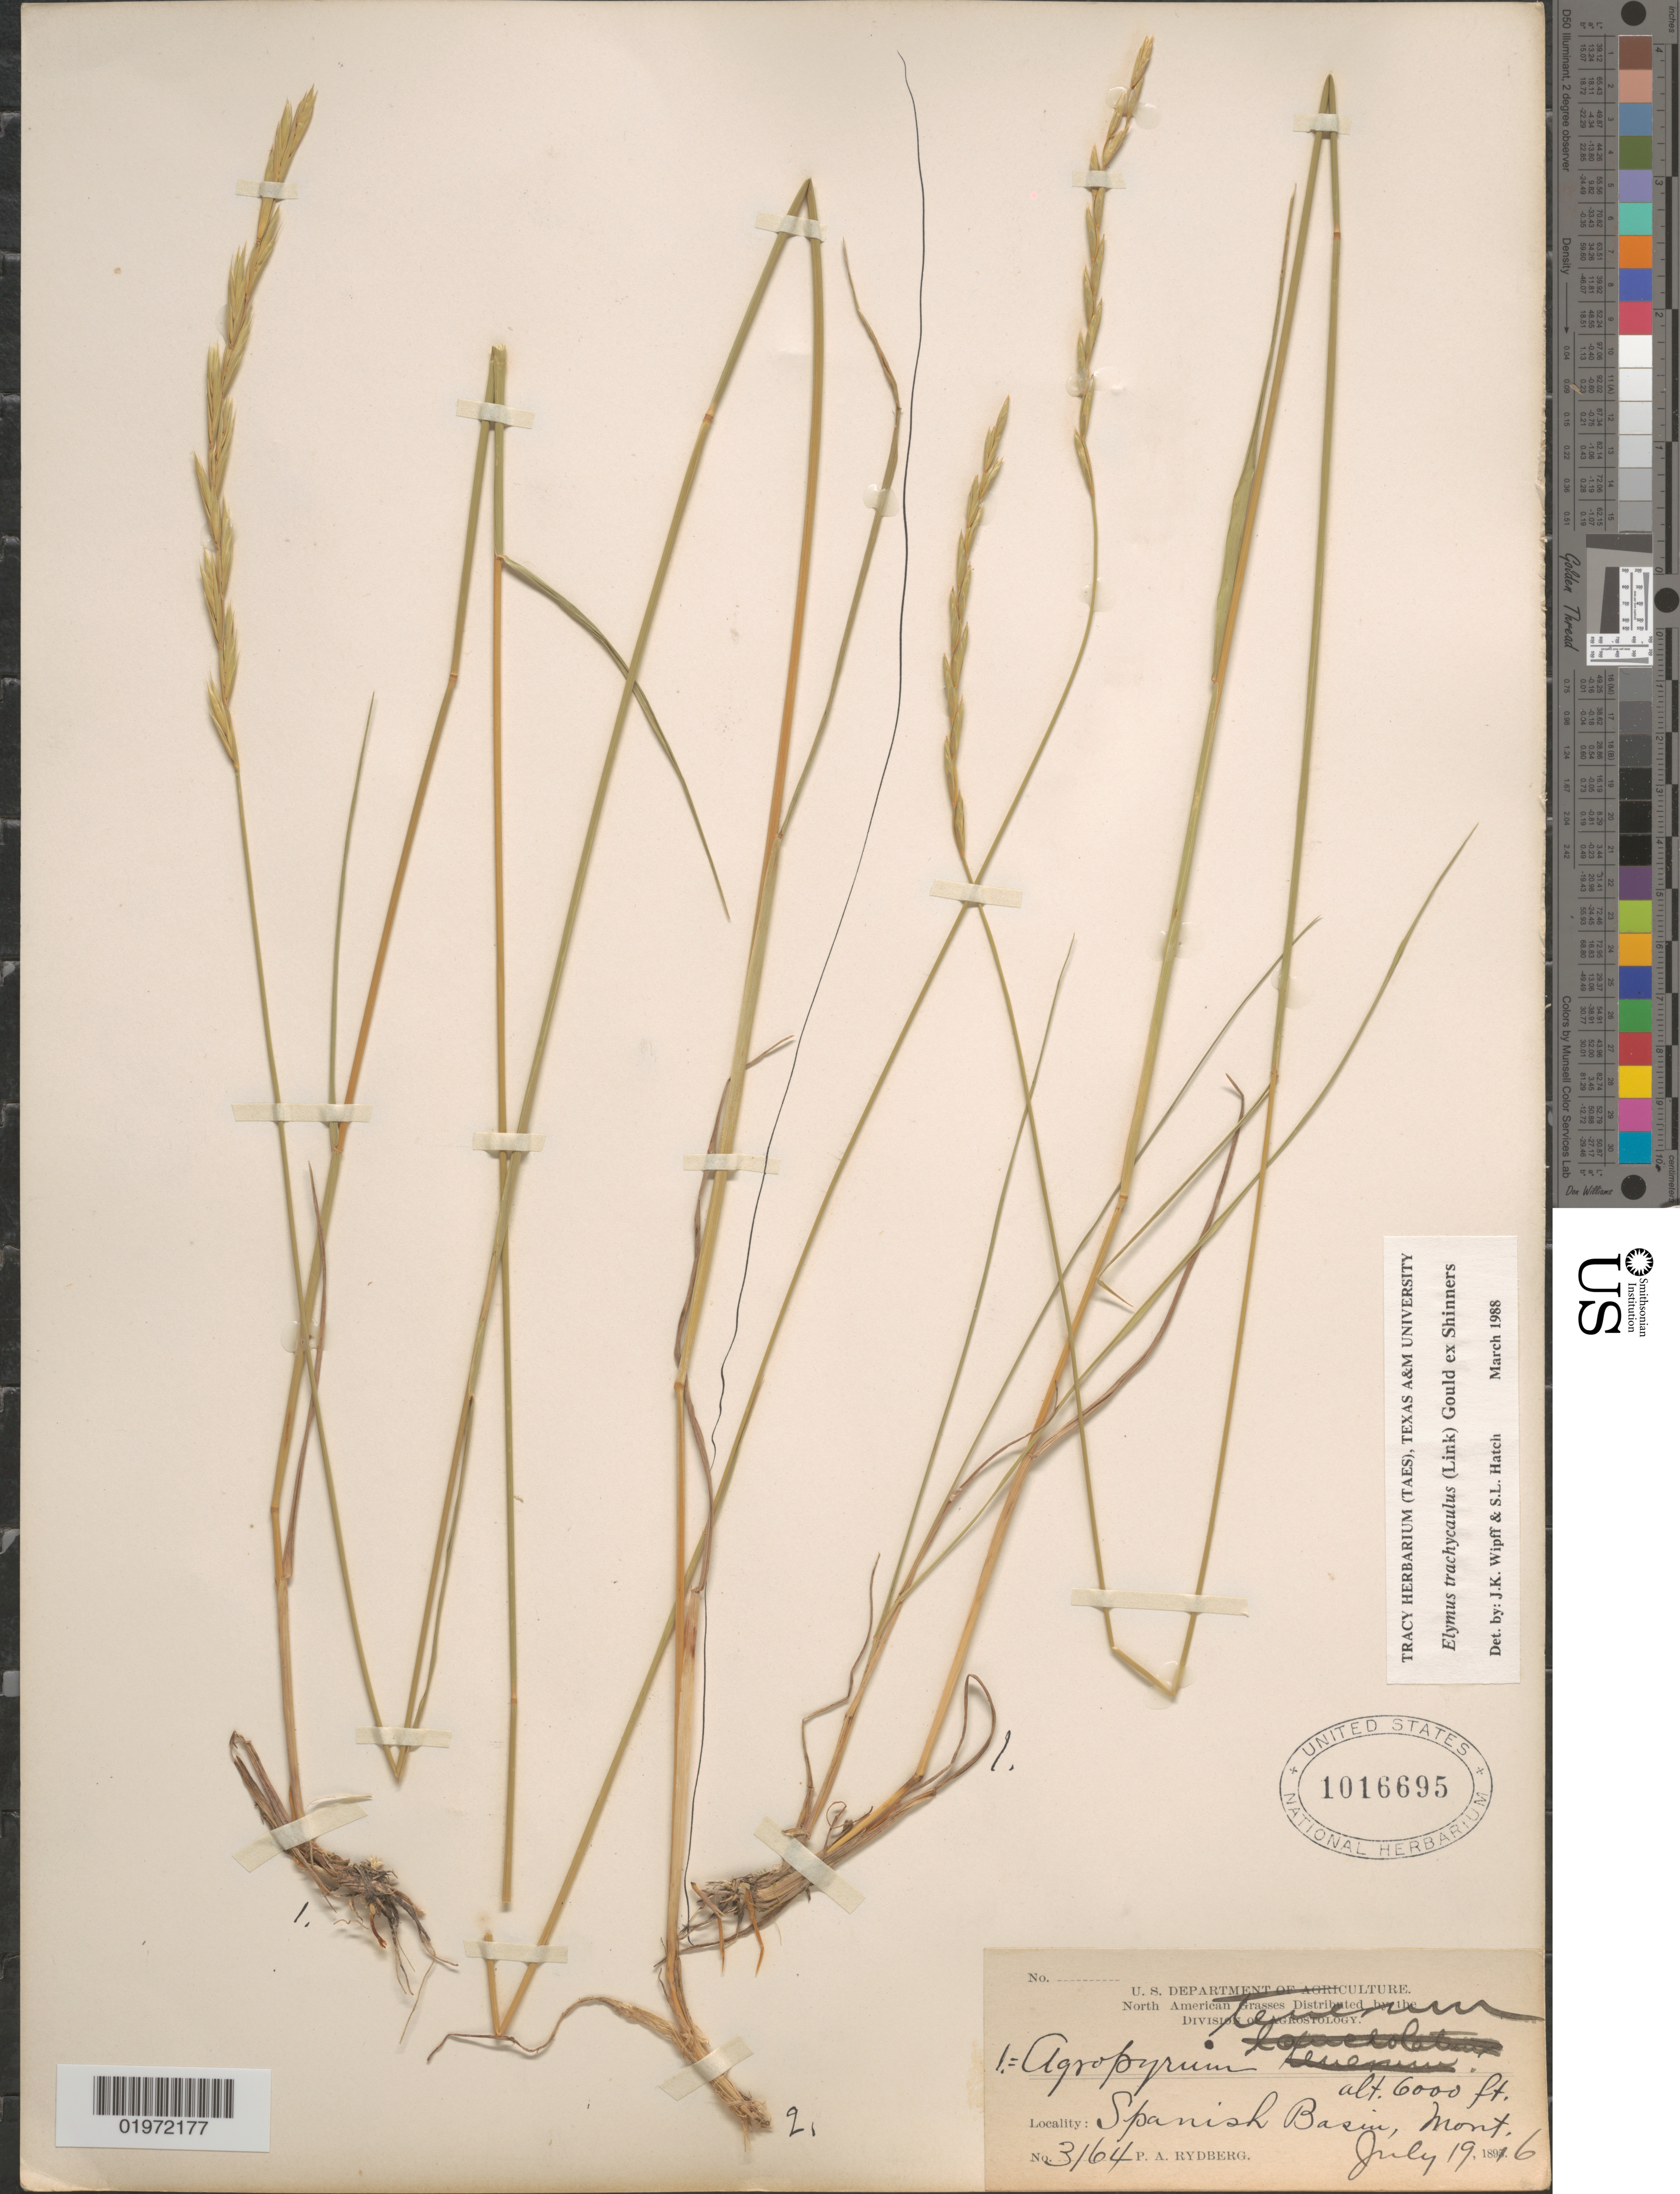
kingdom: Plantae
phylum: Tracheophyta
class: Liliopsida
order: Poales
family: Poaceae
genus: Elymus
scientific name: Elymus trachycaulus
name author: (Link) Gould ex Shinners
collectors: P. A. Rydberg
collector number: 3164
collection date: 1896-07-19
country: United States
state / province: Montana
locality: Spanish Basin.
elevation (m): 1829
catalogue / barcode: US 1016695